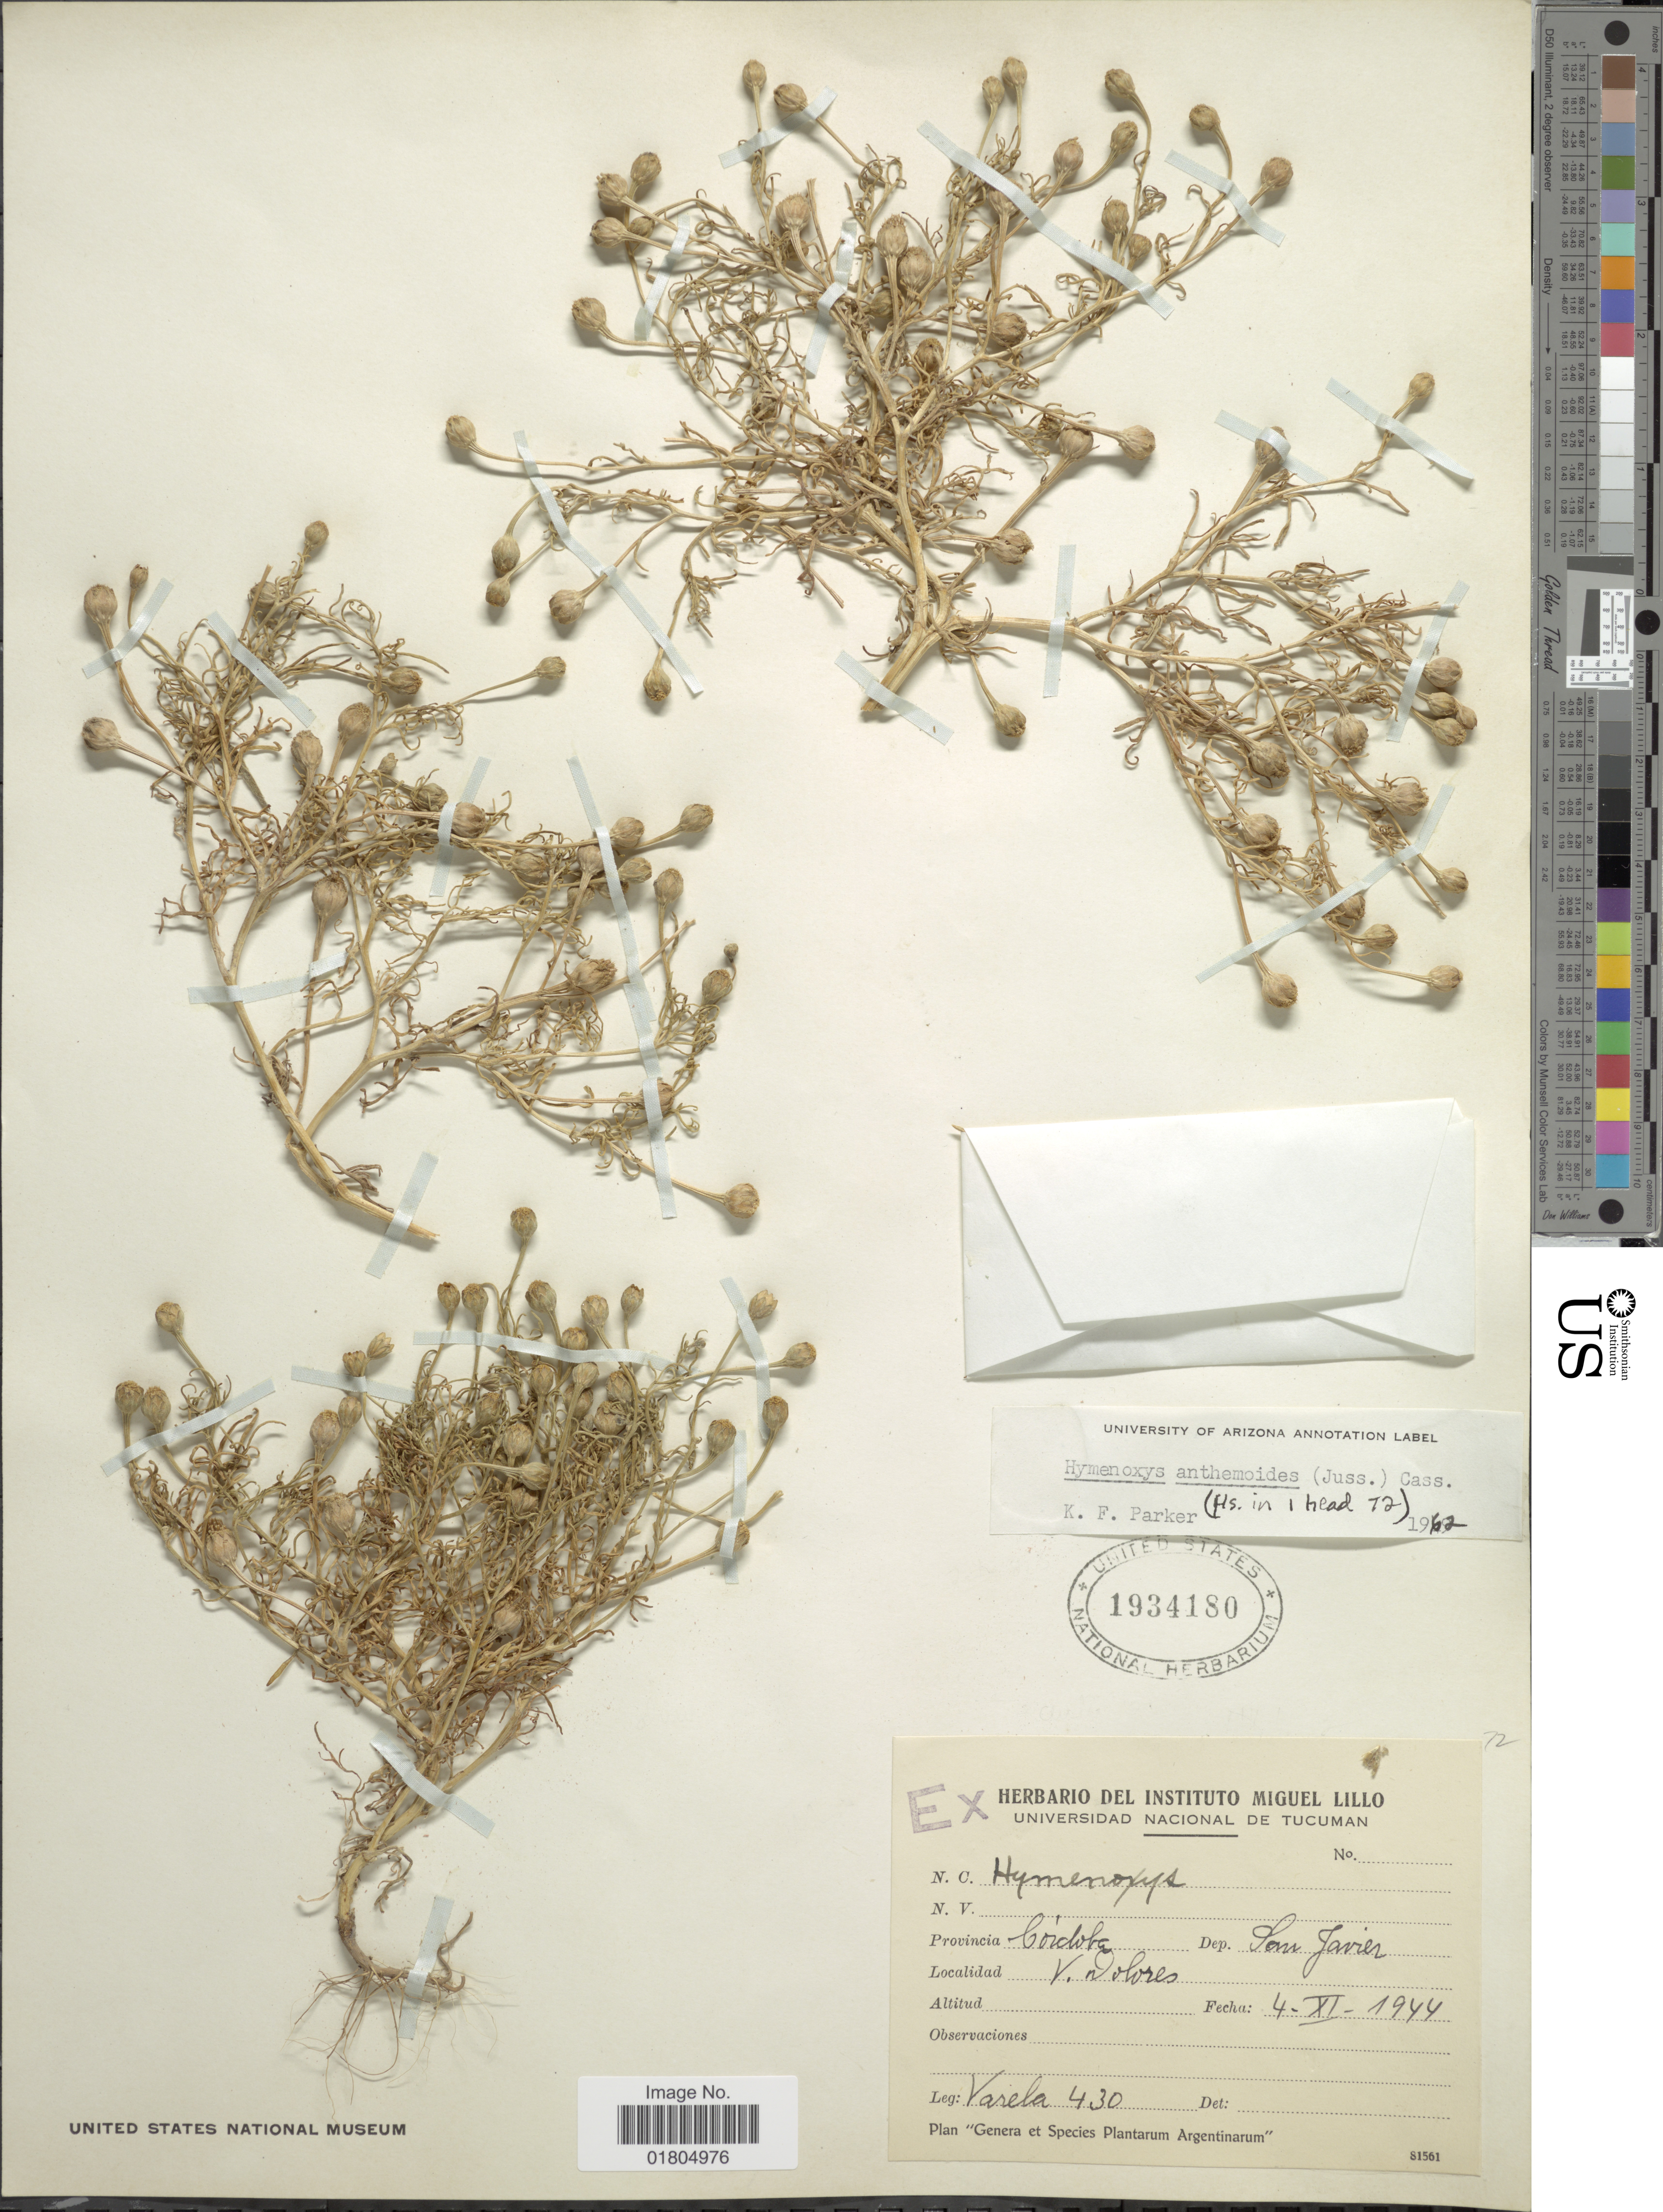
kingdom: Plantae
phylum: Tracheophyta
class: Magnoliopsida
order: Asterales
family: Asteraceae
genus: Hymenoxys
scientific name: Hymenoxys anthemoides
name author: (Juss.) Cass. ex DC.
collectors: -. Varela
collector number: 430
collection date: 1944-11-04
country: Argentina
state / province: Cordoba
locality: Dep. San Javier, V. Dolores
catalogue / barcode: US 1934180